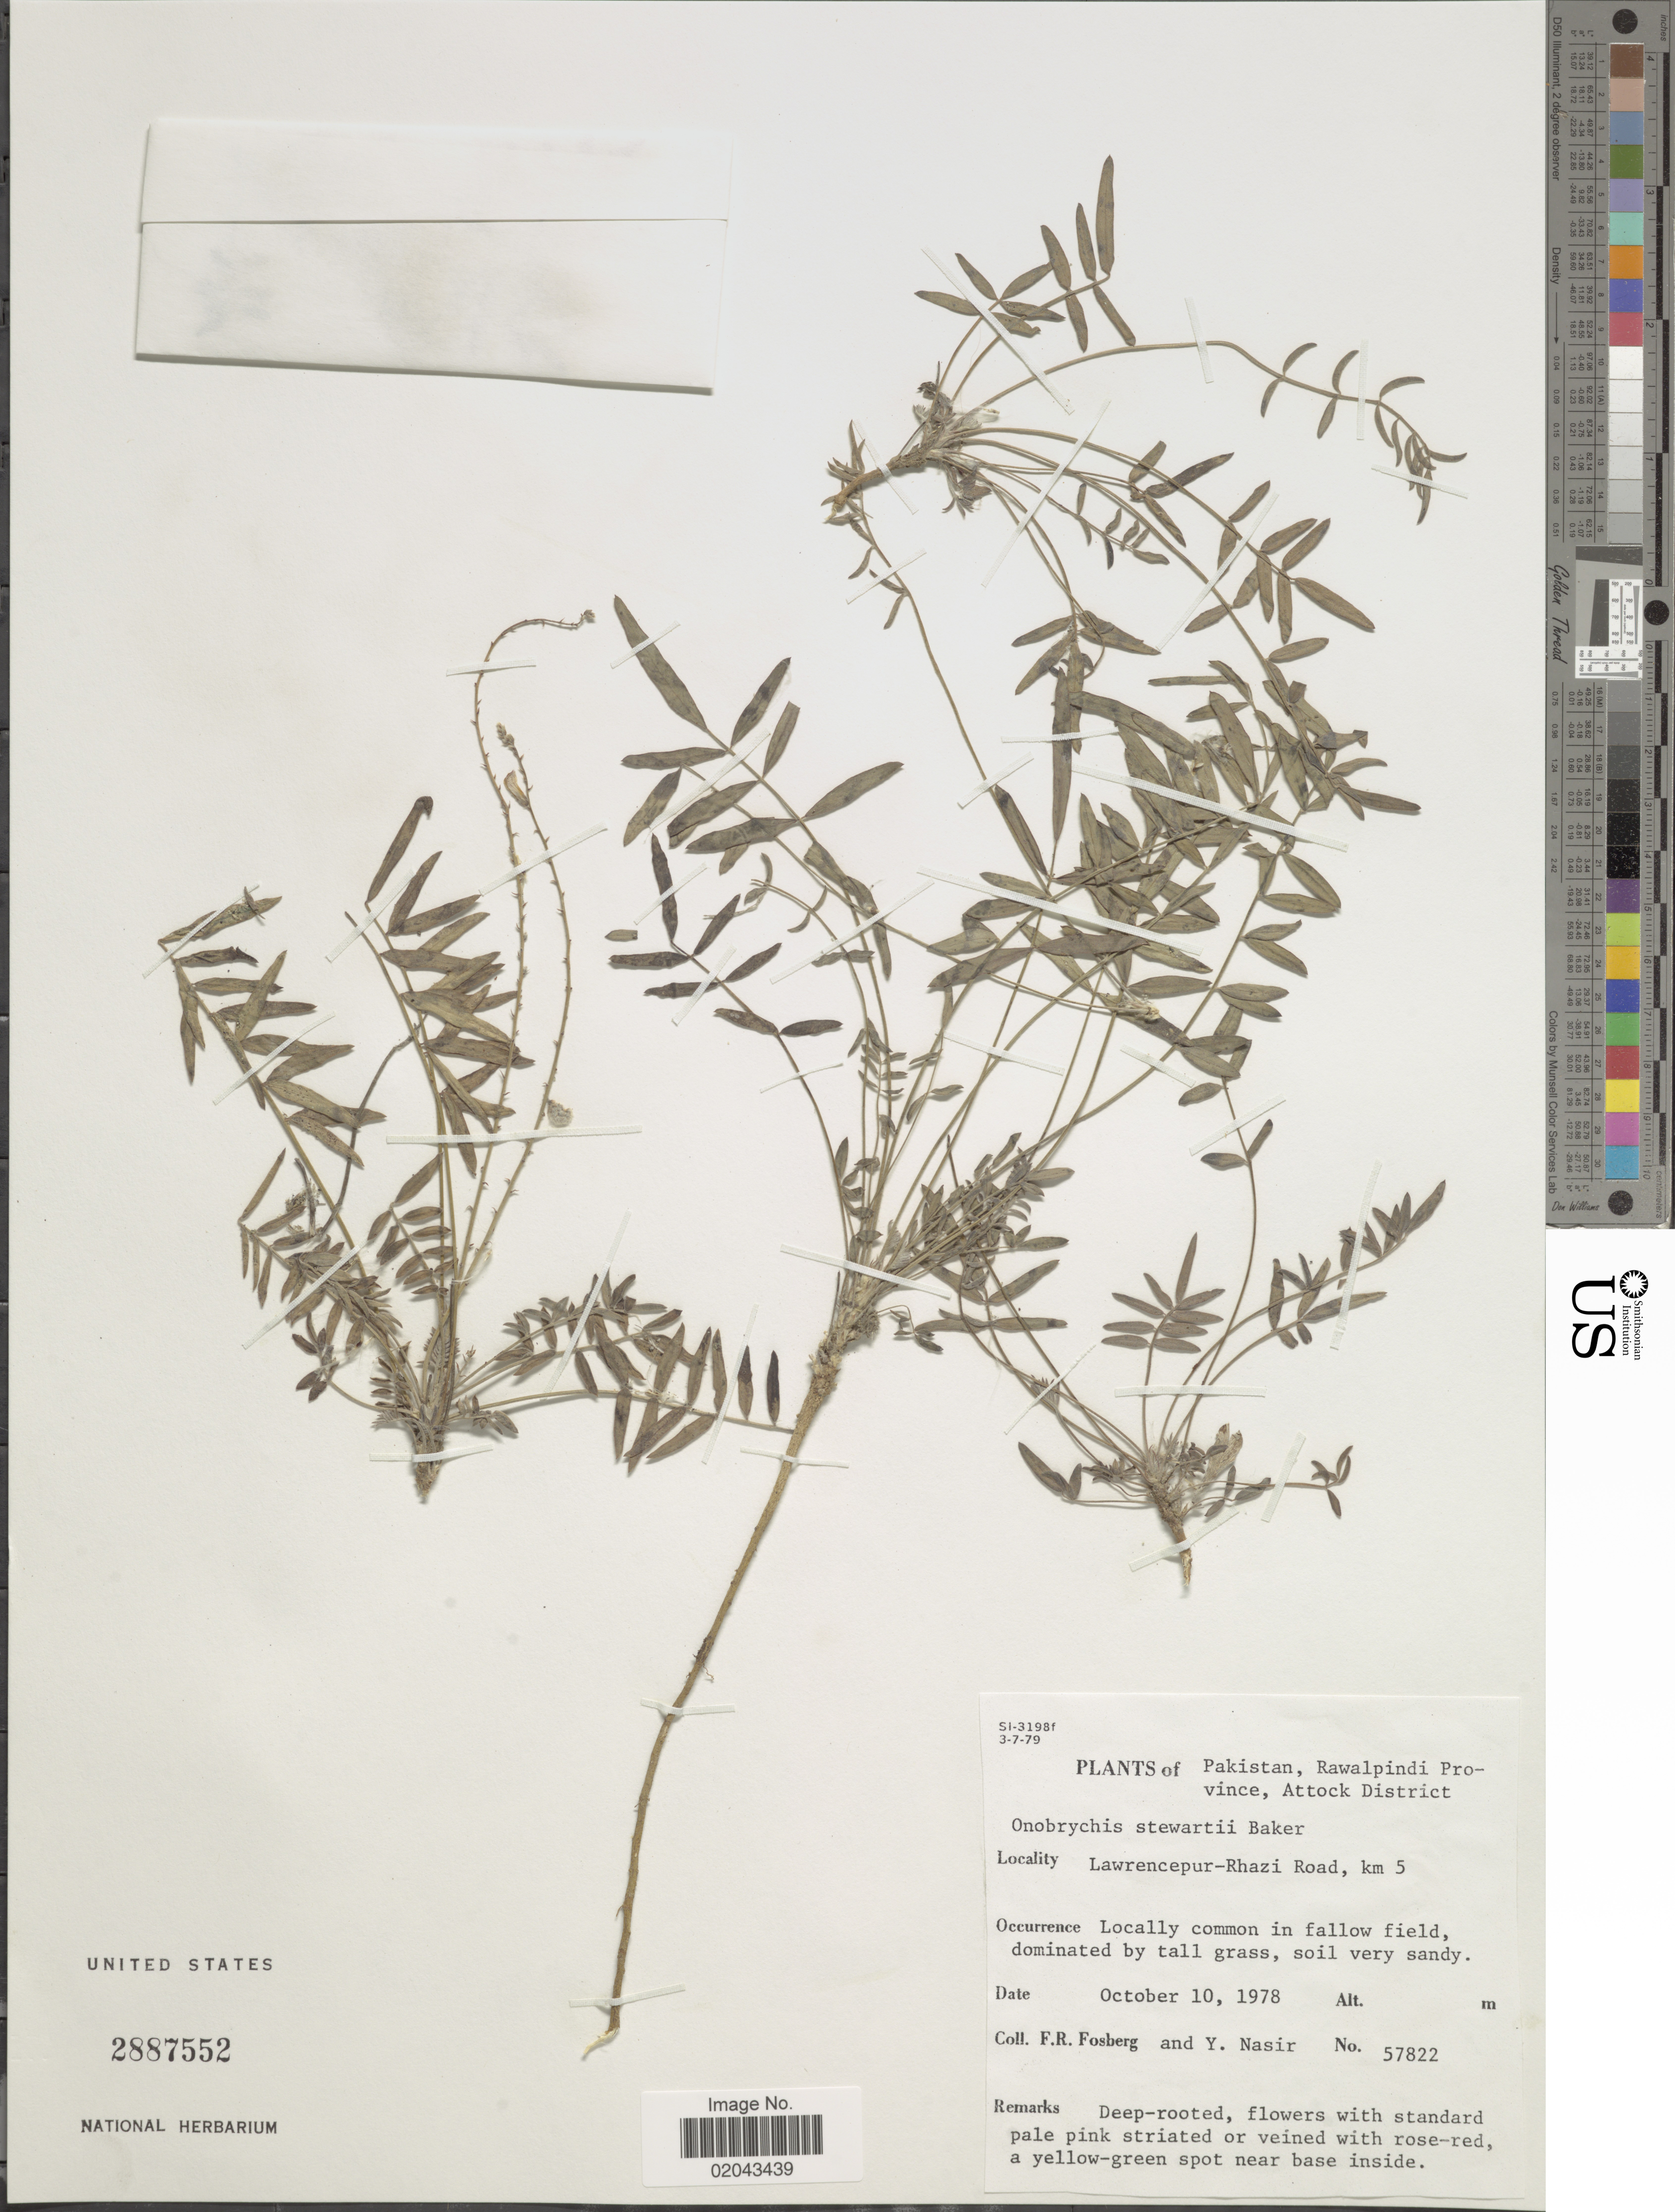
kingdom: Plantae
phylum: Tracheophyta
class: Magnoliopsida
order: Fabales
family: Fabaceae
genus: Onobrychis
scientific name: Onobrychis stewartii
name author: Baker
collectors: F. R. Fosberg & Y. Nasir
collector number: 57822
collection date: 1978-10-10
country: Pakistan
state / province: Punjab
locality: Pakistan, Rawalpindi Province, Attock District, Lawrencepur-Rhazi Road, km 5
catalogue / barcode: US 2887552